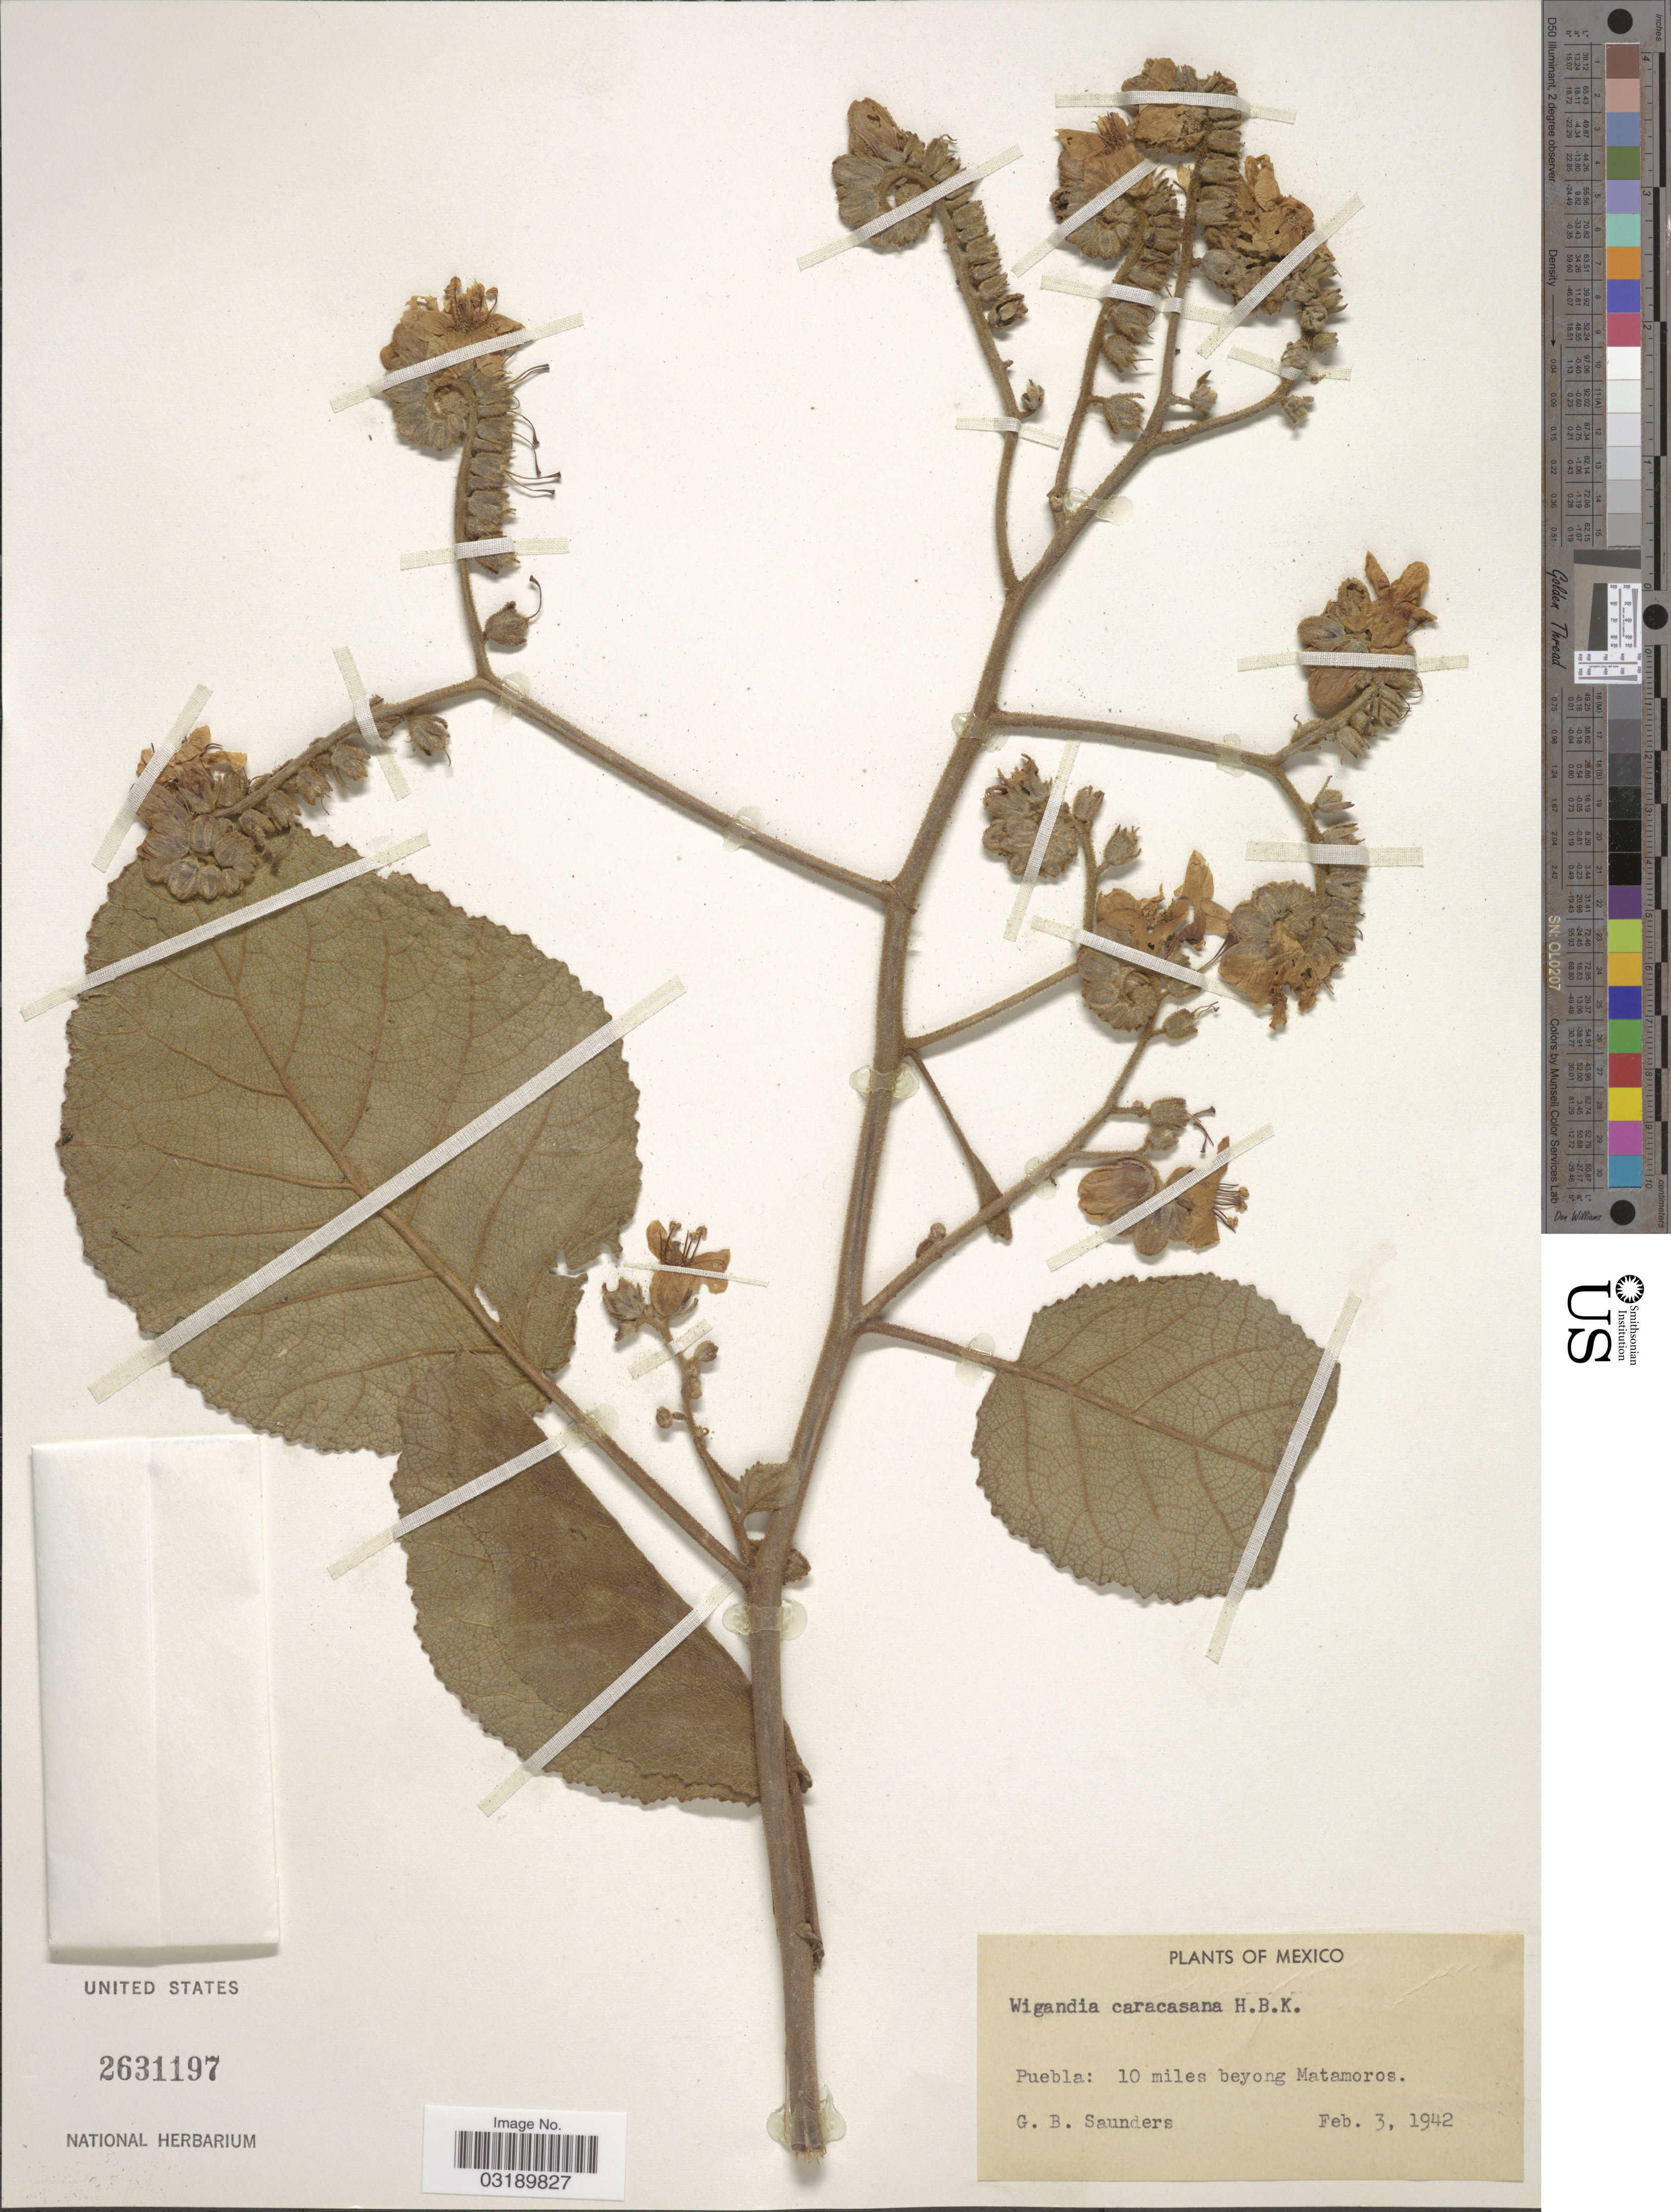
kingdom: Plantae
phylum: Tracheophyta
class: Magnoliopsida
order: Boraginales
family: Namaceae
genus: Wigandia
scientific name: Wigandia caracasana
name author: Kunth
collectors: G. B. Saunders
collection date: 1942-02-03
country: Mexico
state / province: Puebla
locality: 10 miles beyong Matamoros.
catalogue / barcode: US 2631197